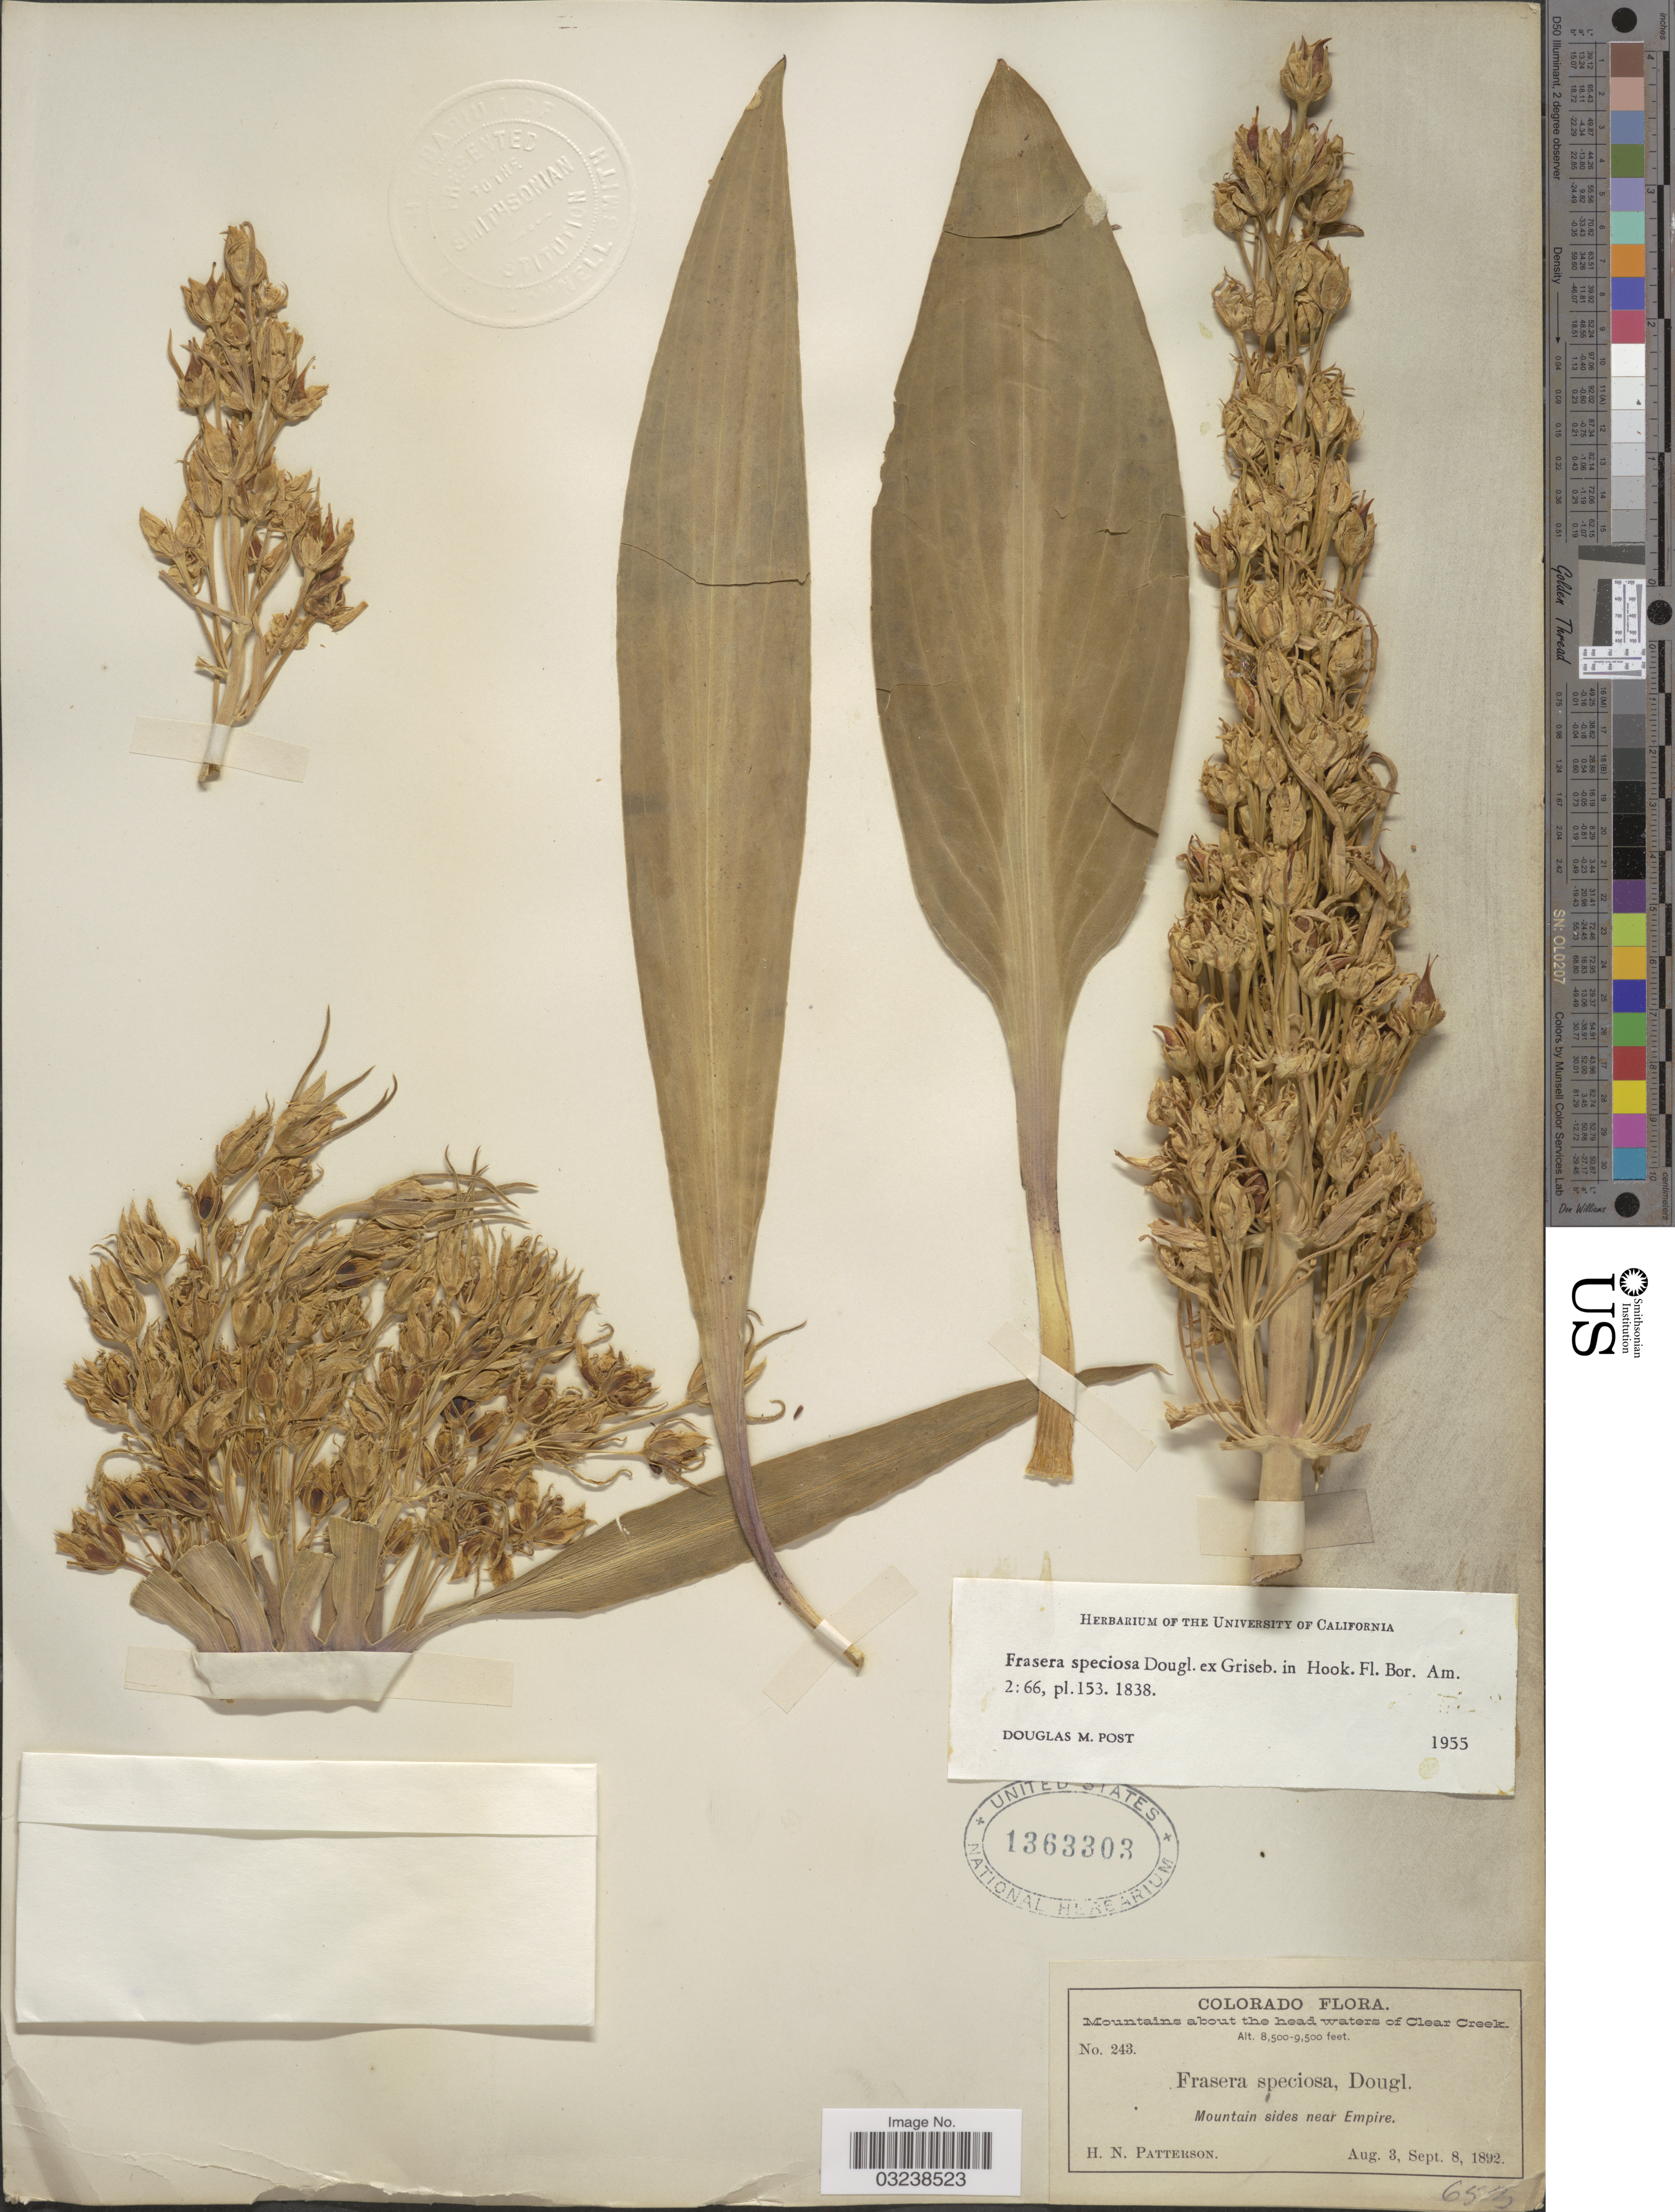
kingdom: Plantae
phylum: Tracheophyta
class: Magnoliopsida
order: Gentianales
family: Gentianaceae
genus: Swertia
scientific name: Swertia radiata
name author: (Kellogg) Kuntze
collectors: H. N. Patterson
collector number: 243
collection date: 1892-08-03/1892-09-08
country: United States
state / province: Colorado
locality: Mountains about the head waters of Clear Creek. Mountain sides near Empire.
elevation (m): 2591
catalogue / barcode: US 1363303